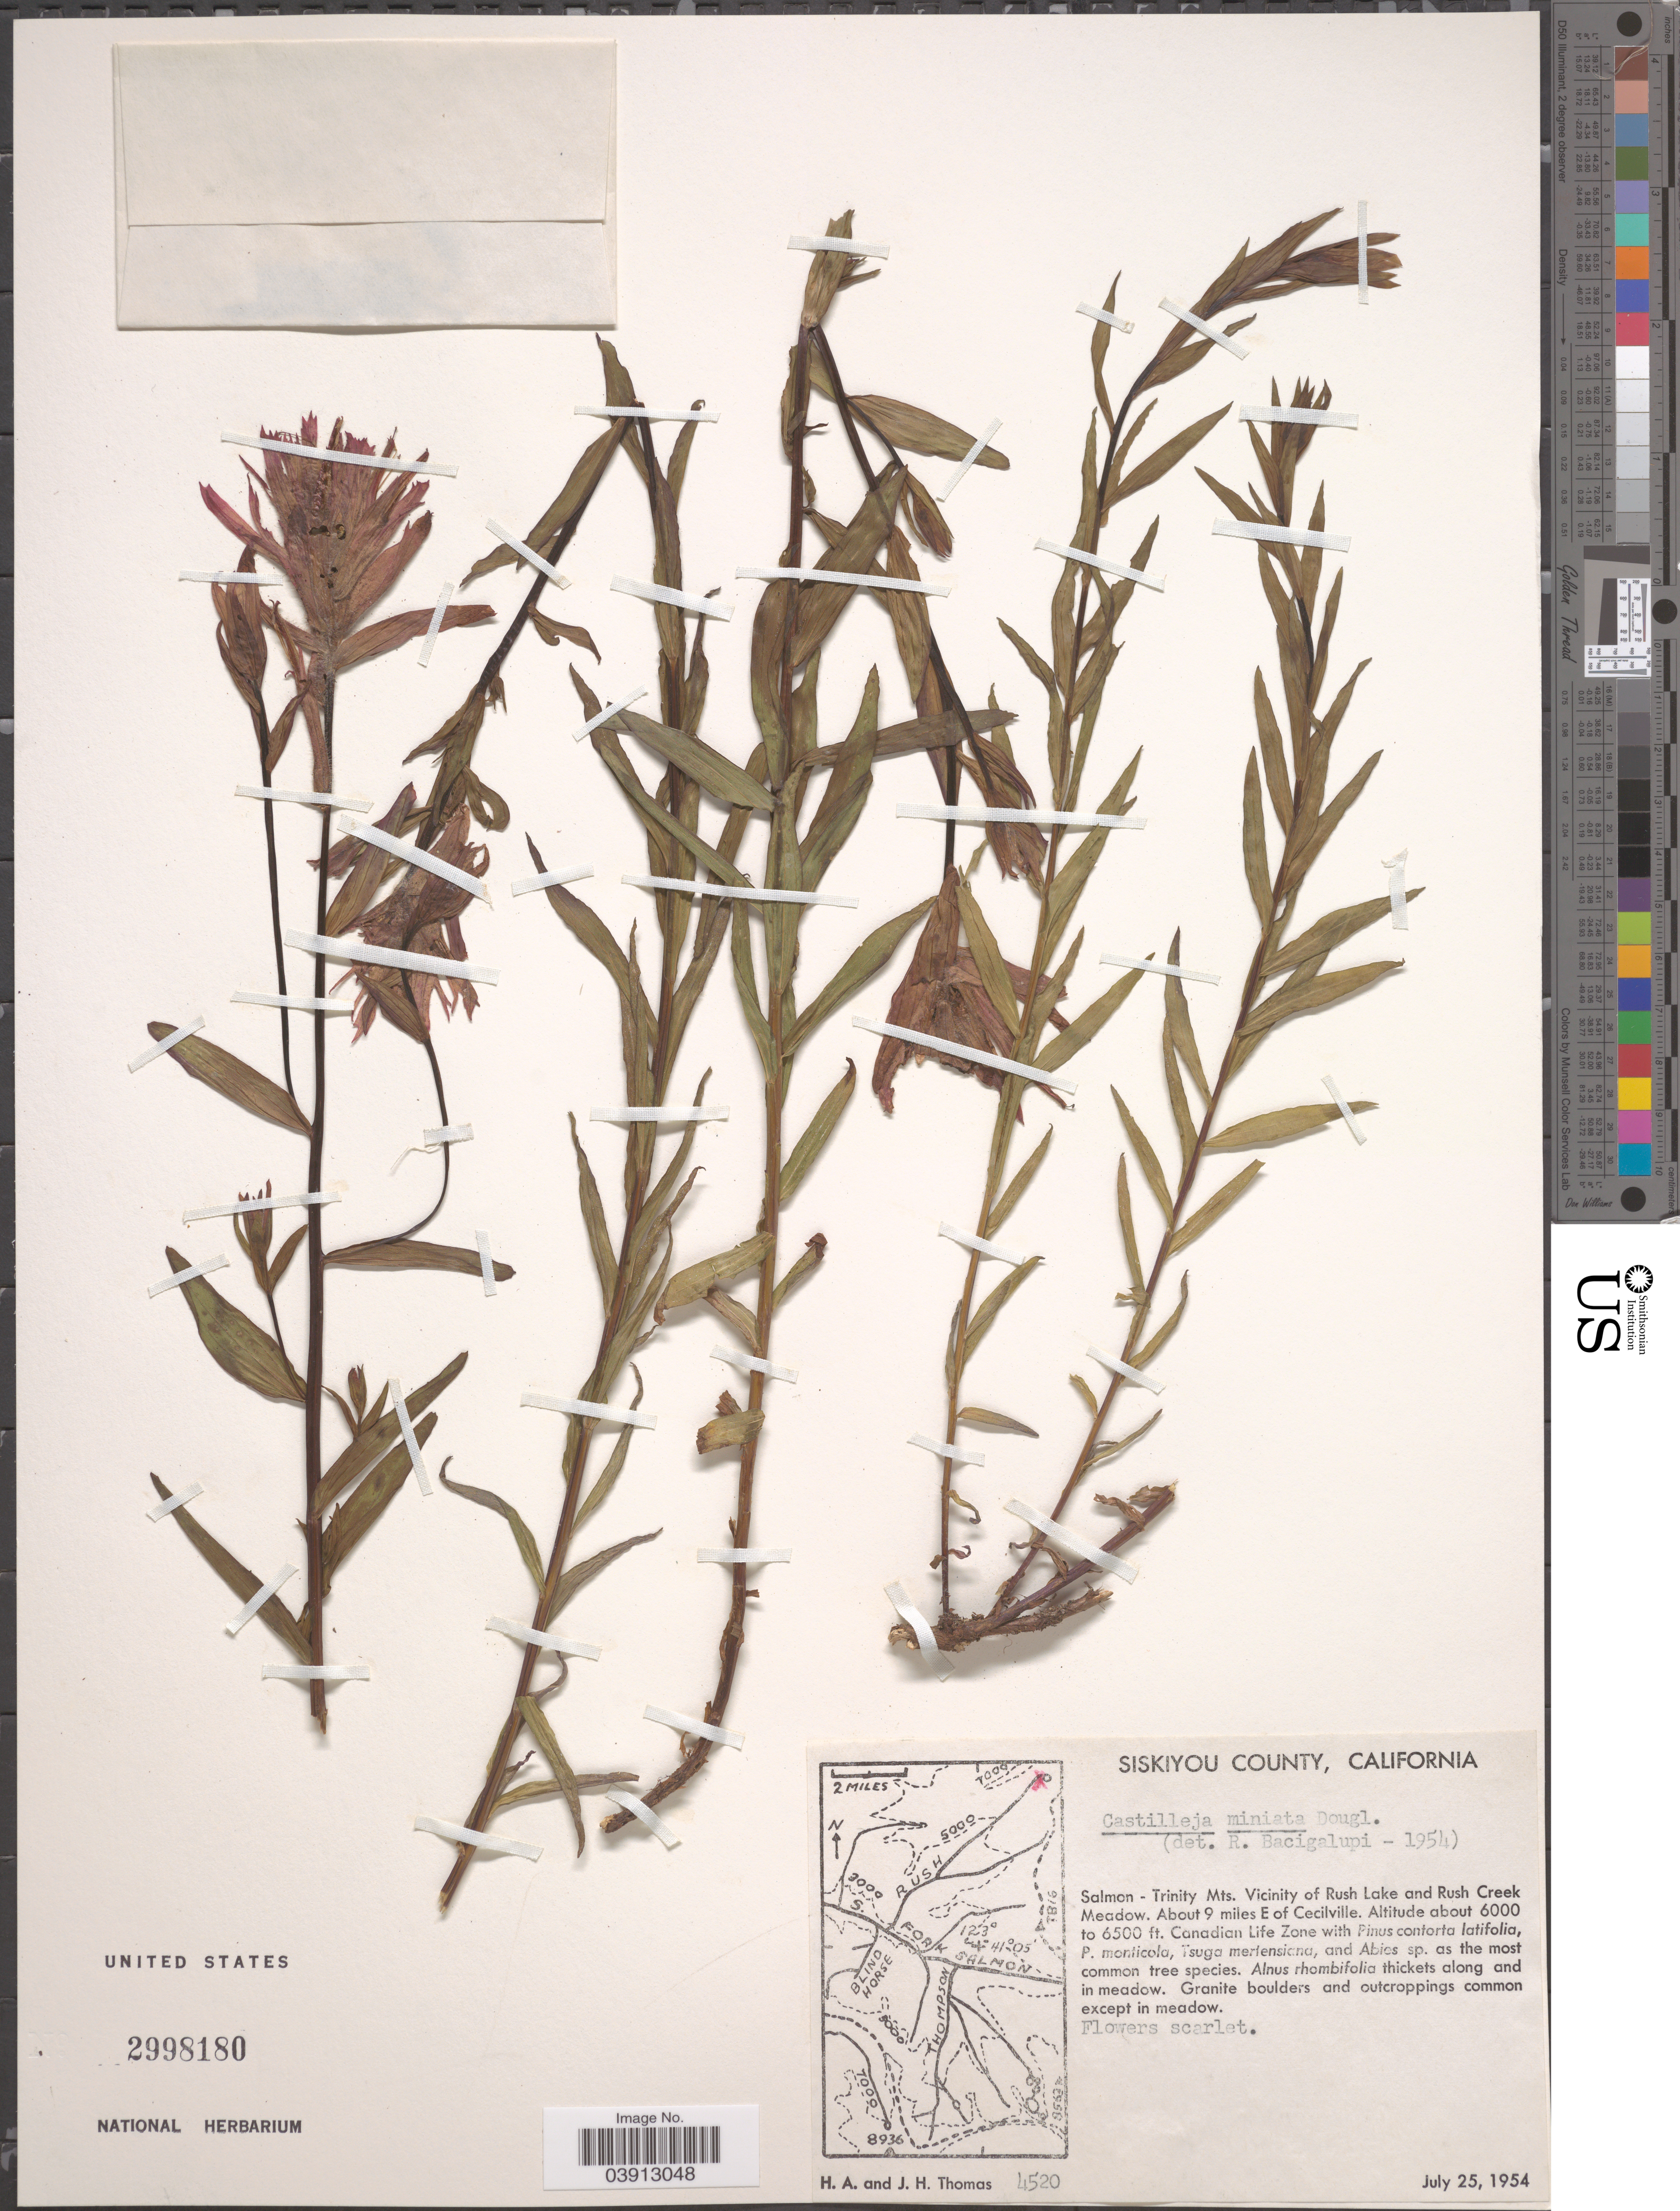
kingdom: Plantae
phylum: Tracheophyta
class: Magnoliopsida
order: Lamiales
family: Orobanchaceae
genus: Castilleja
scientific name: Castilleja miniata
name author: Douglas ex Hook.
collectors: H. Thomas & J. H. Thomas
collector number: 4520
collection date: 1954-07-25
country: United States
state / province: California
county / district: Siskiyou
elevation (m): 1829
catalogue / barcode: US 2998180